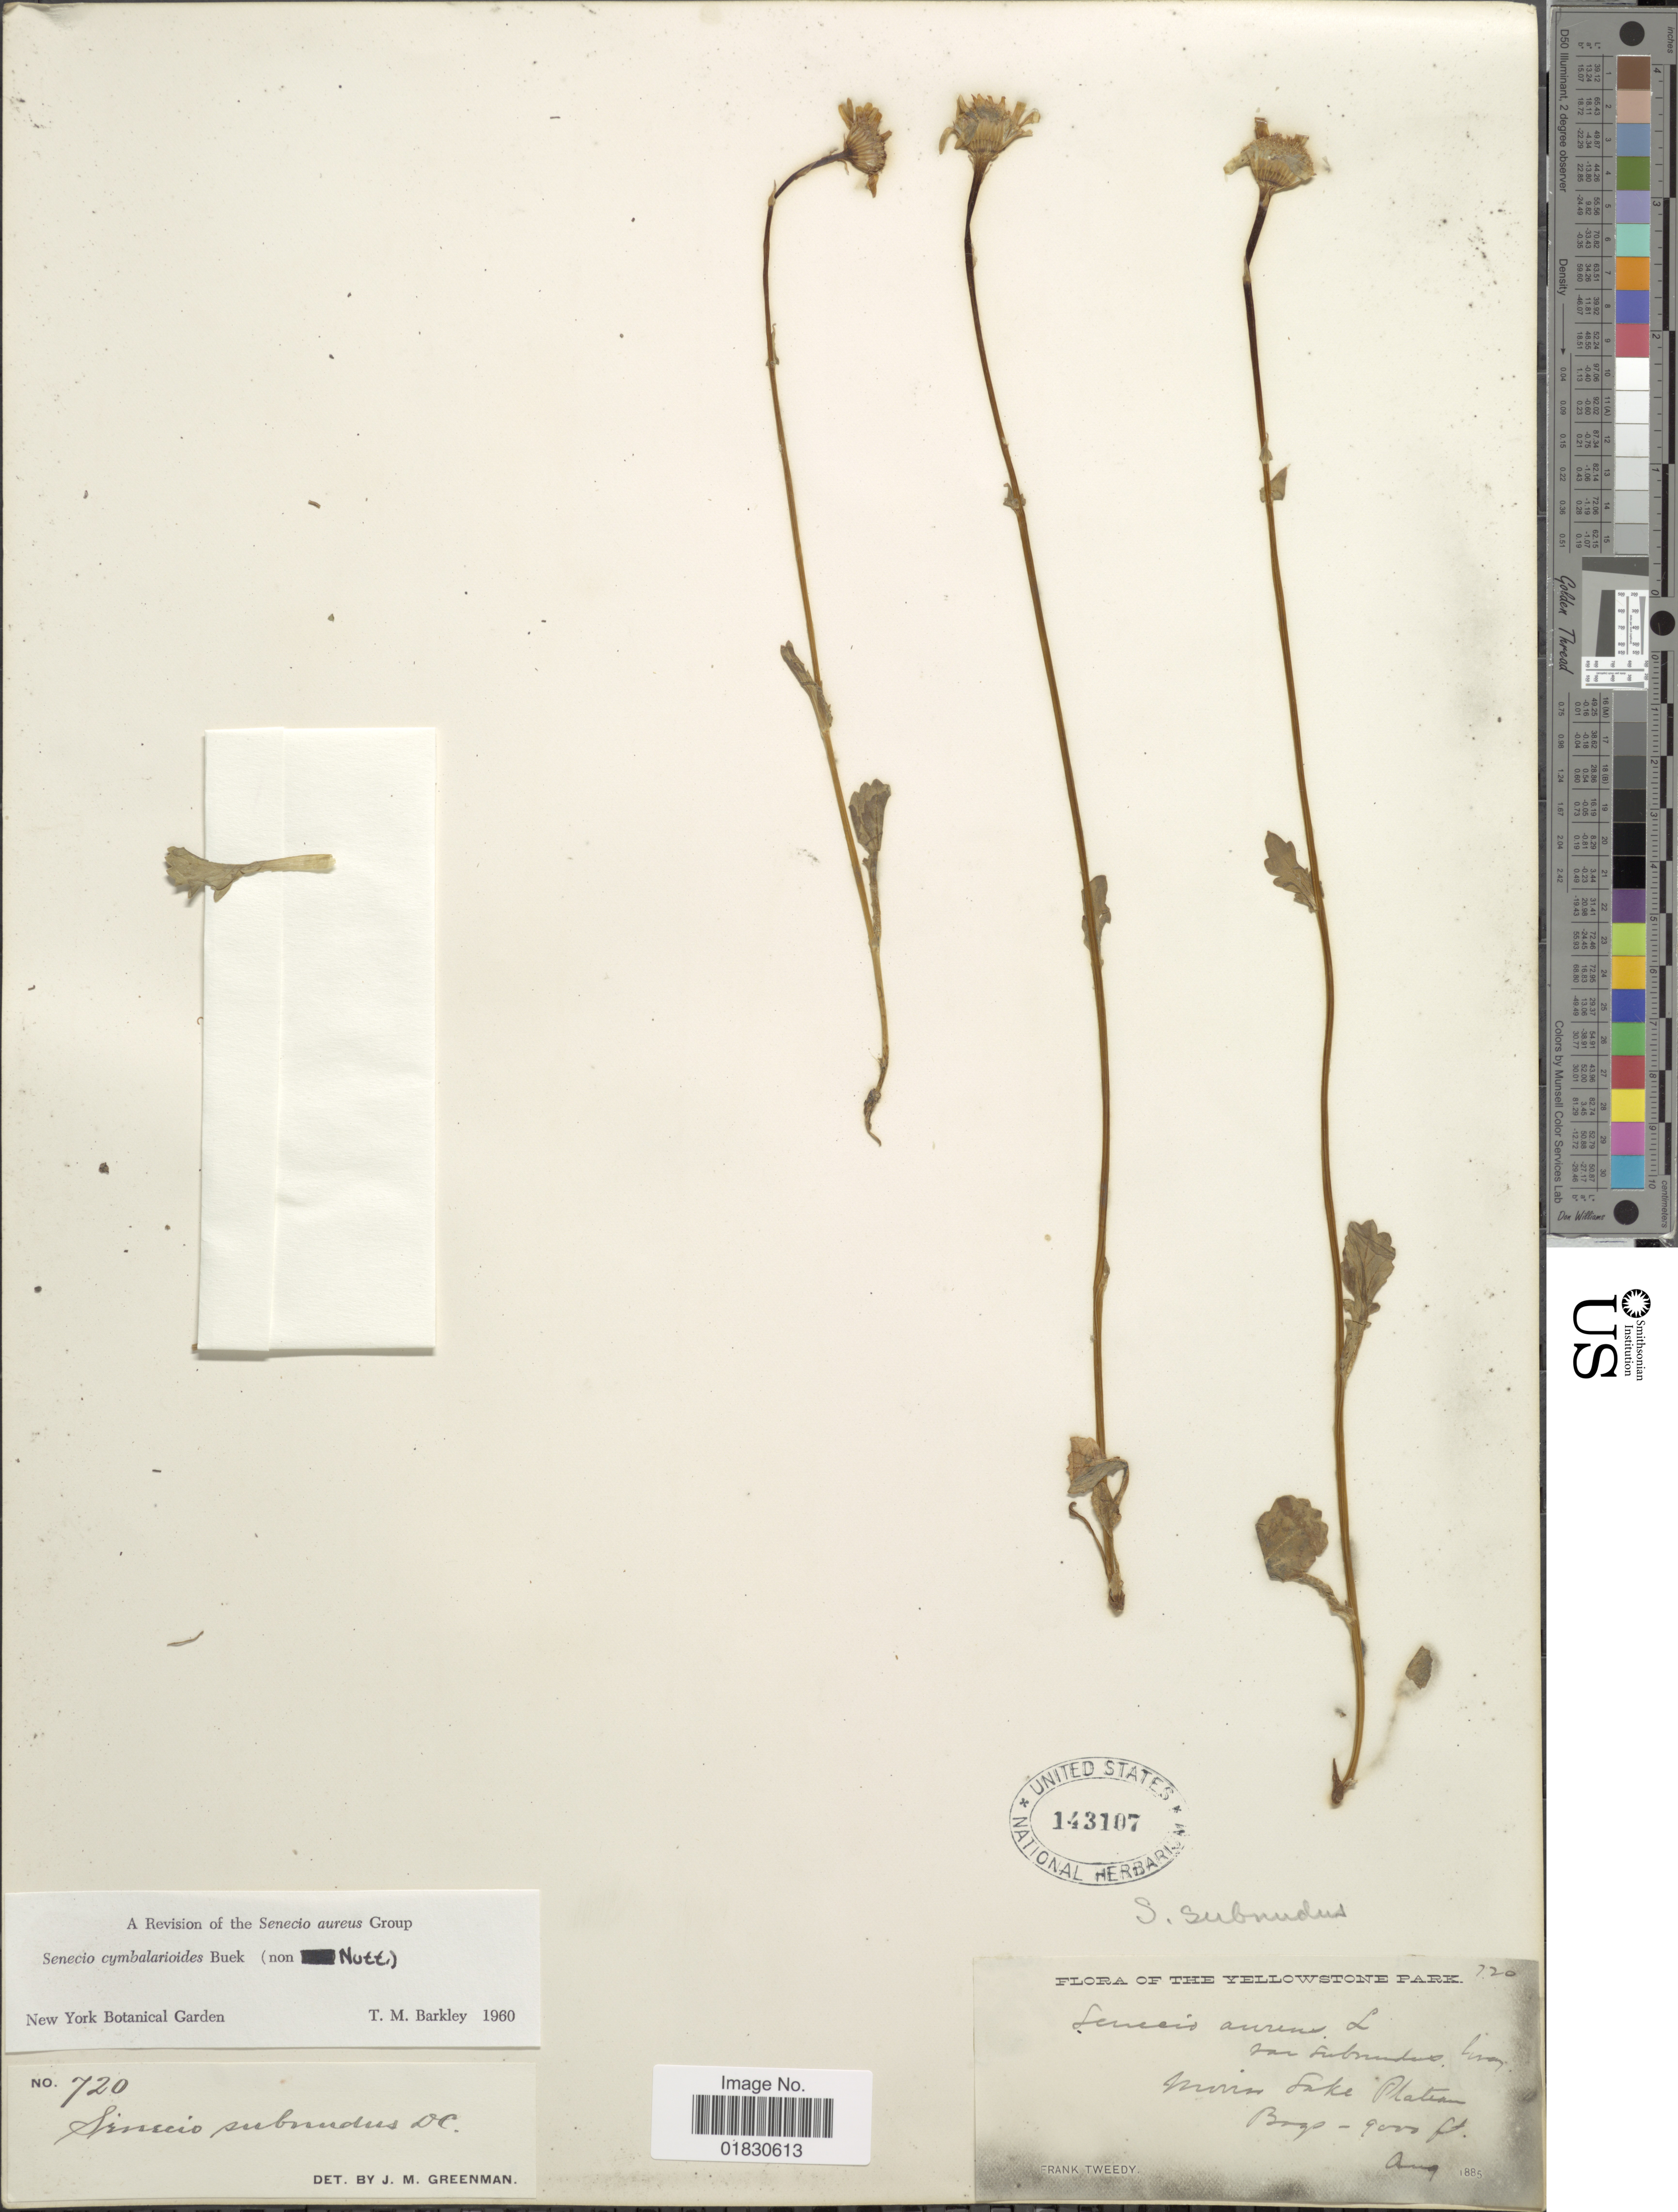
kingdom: Plantae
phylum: Tracheophyta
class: Magnoliopsida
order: Asterales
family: Asteraceae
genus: Packera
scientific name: Packera cymbalarioides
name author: (H. Buek) W.A. Weber & Á. Löve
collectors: F. Tweedy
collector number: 720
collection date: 1885-08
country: United States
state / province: Wyoming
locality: The Yellowstone Park, Norris Lake Plateau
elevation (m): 2743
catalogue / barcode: US 143107